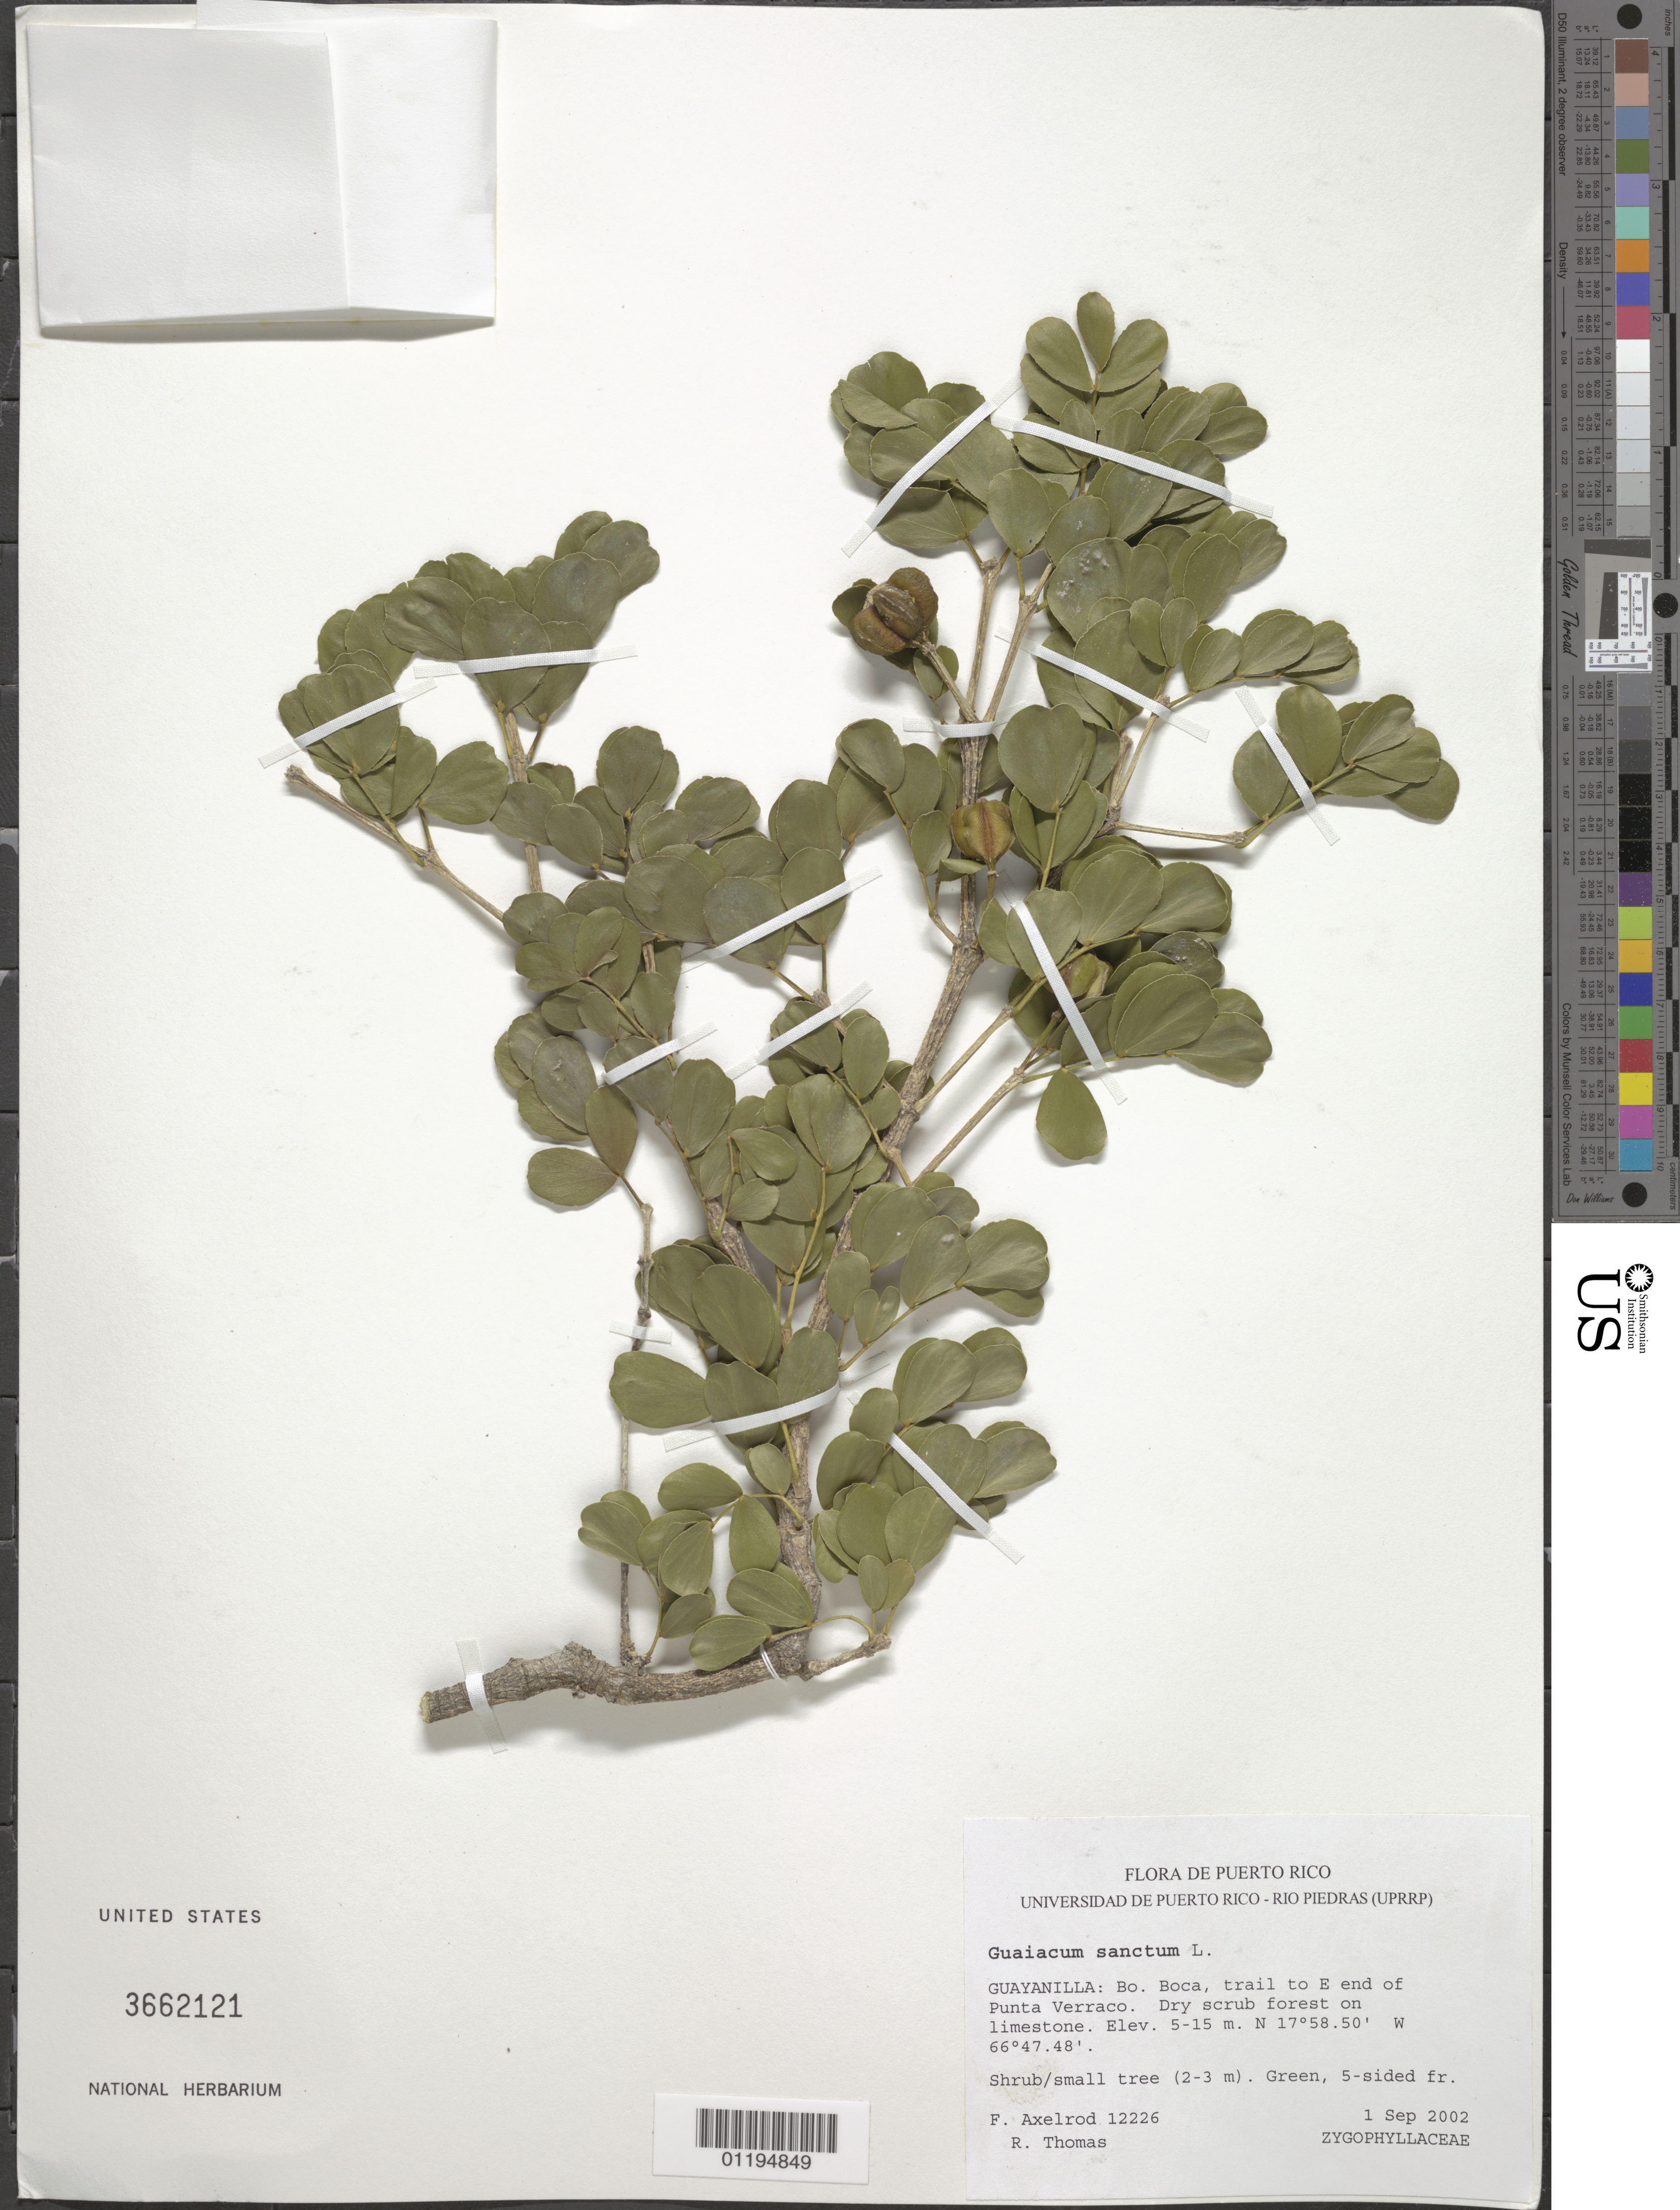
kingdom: Plantae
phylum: Tracheophyta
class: Magnoliopsida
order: Zygophyllales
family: Zygophyllaceae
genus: Guaiacum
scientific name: Guaiacum sanctum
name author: L.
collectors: F. S. Axelrod & R. Thomas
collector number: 12226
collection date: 2002-09-01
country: Puerto Rico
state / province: Guayanilla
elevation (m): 5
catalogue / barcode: US 3662121